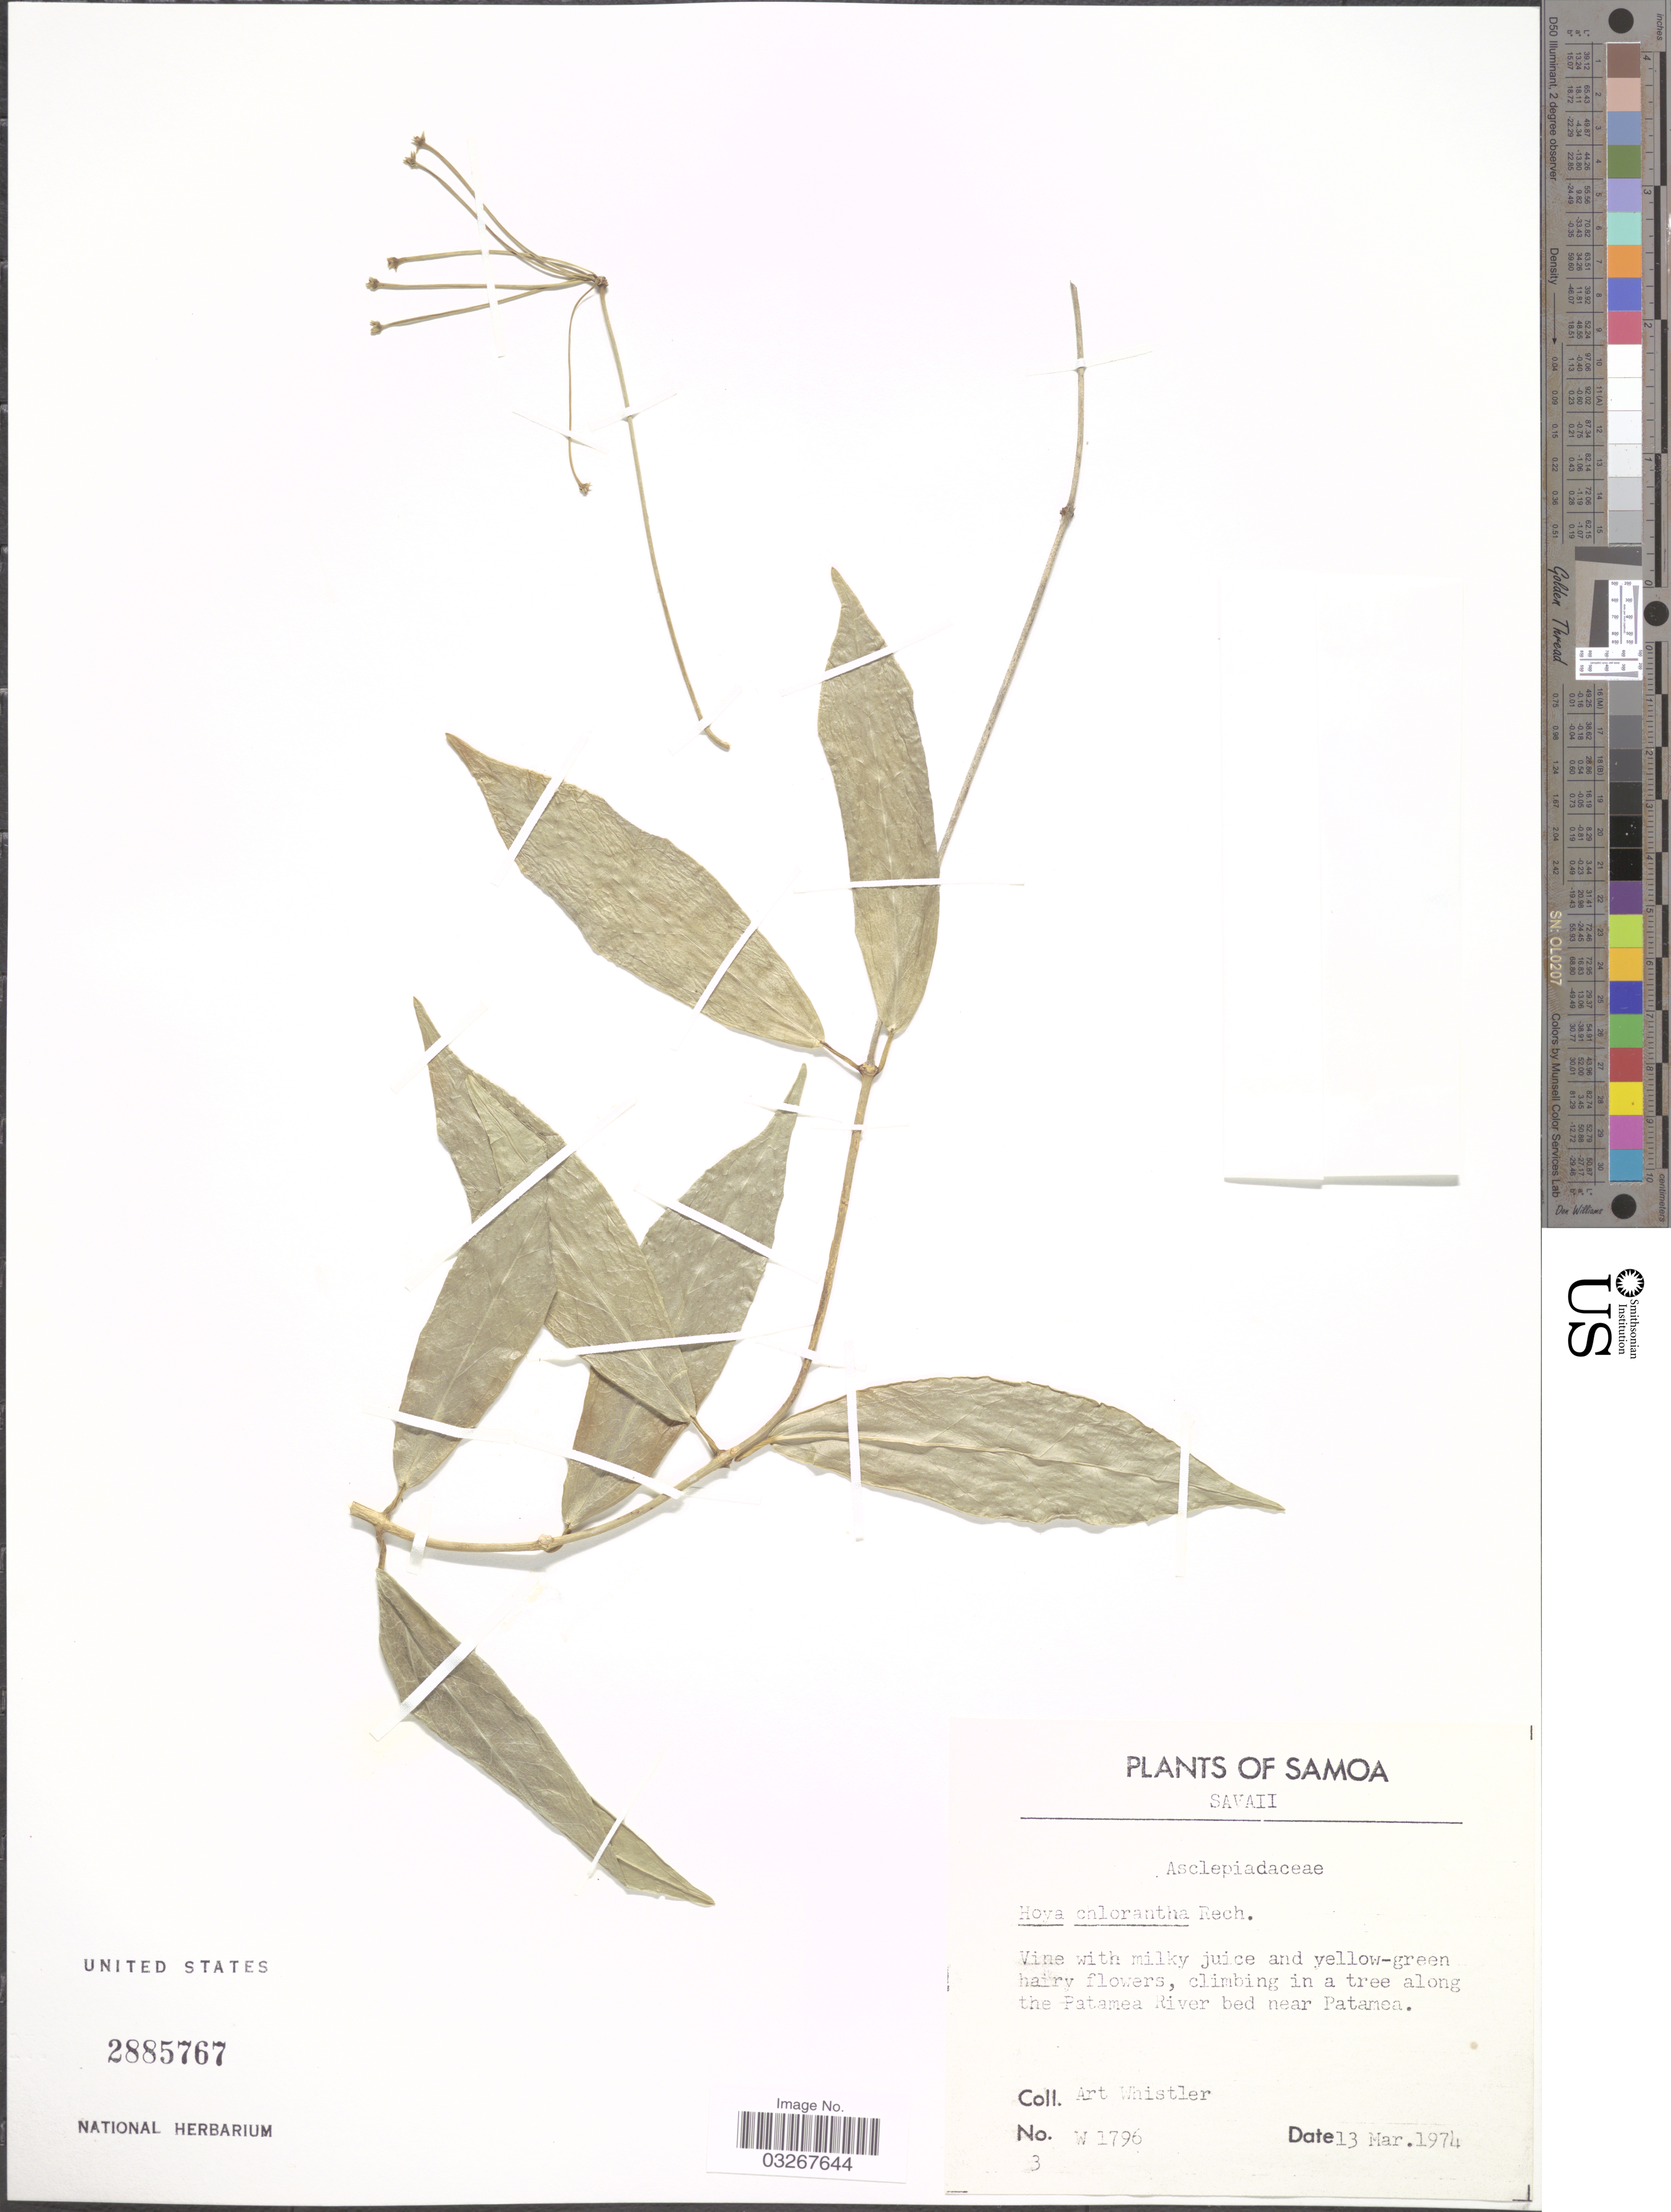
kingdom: Plantae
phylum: Tracheophyta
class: Magnoliopsida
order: Gentianales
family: Apocynaceae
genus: Hoya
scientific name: Hoya chlorantha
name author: Rech.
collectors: A. Whistler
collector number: W1796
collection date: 1974-03-13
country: Samoa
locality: Samoa, Savaii, climbing in a tree along the Patamea River bed near Patamea.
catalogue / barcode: US 2885767